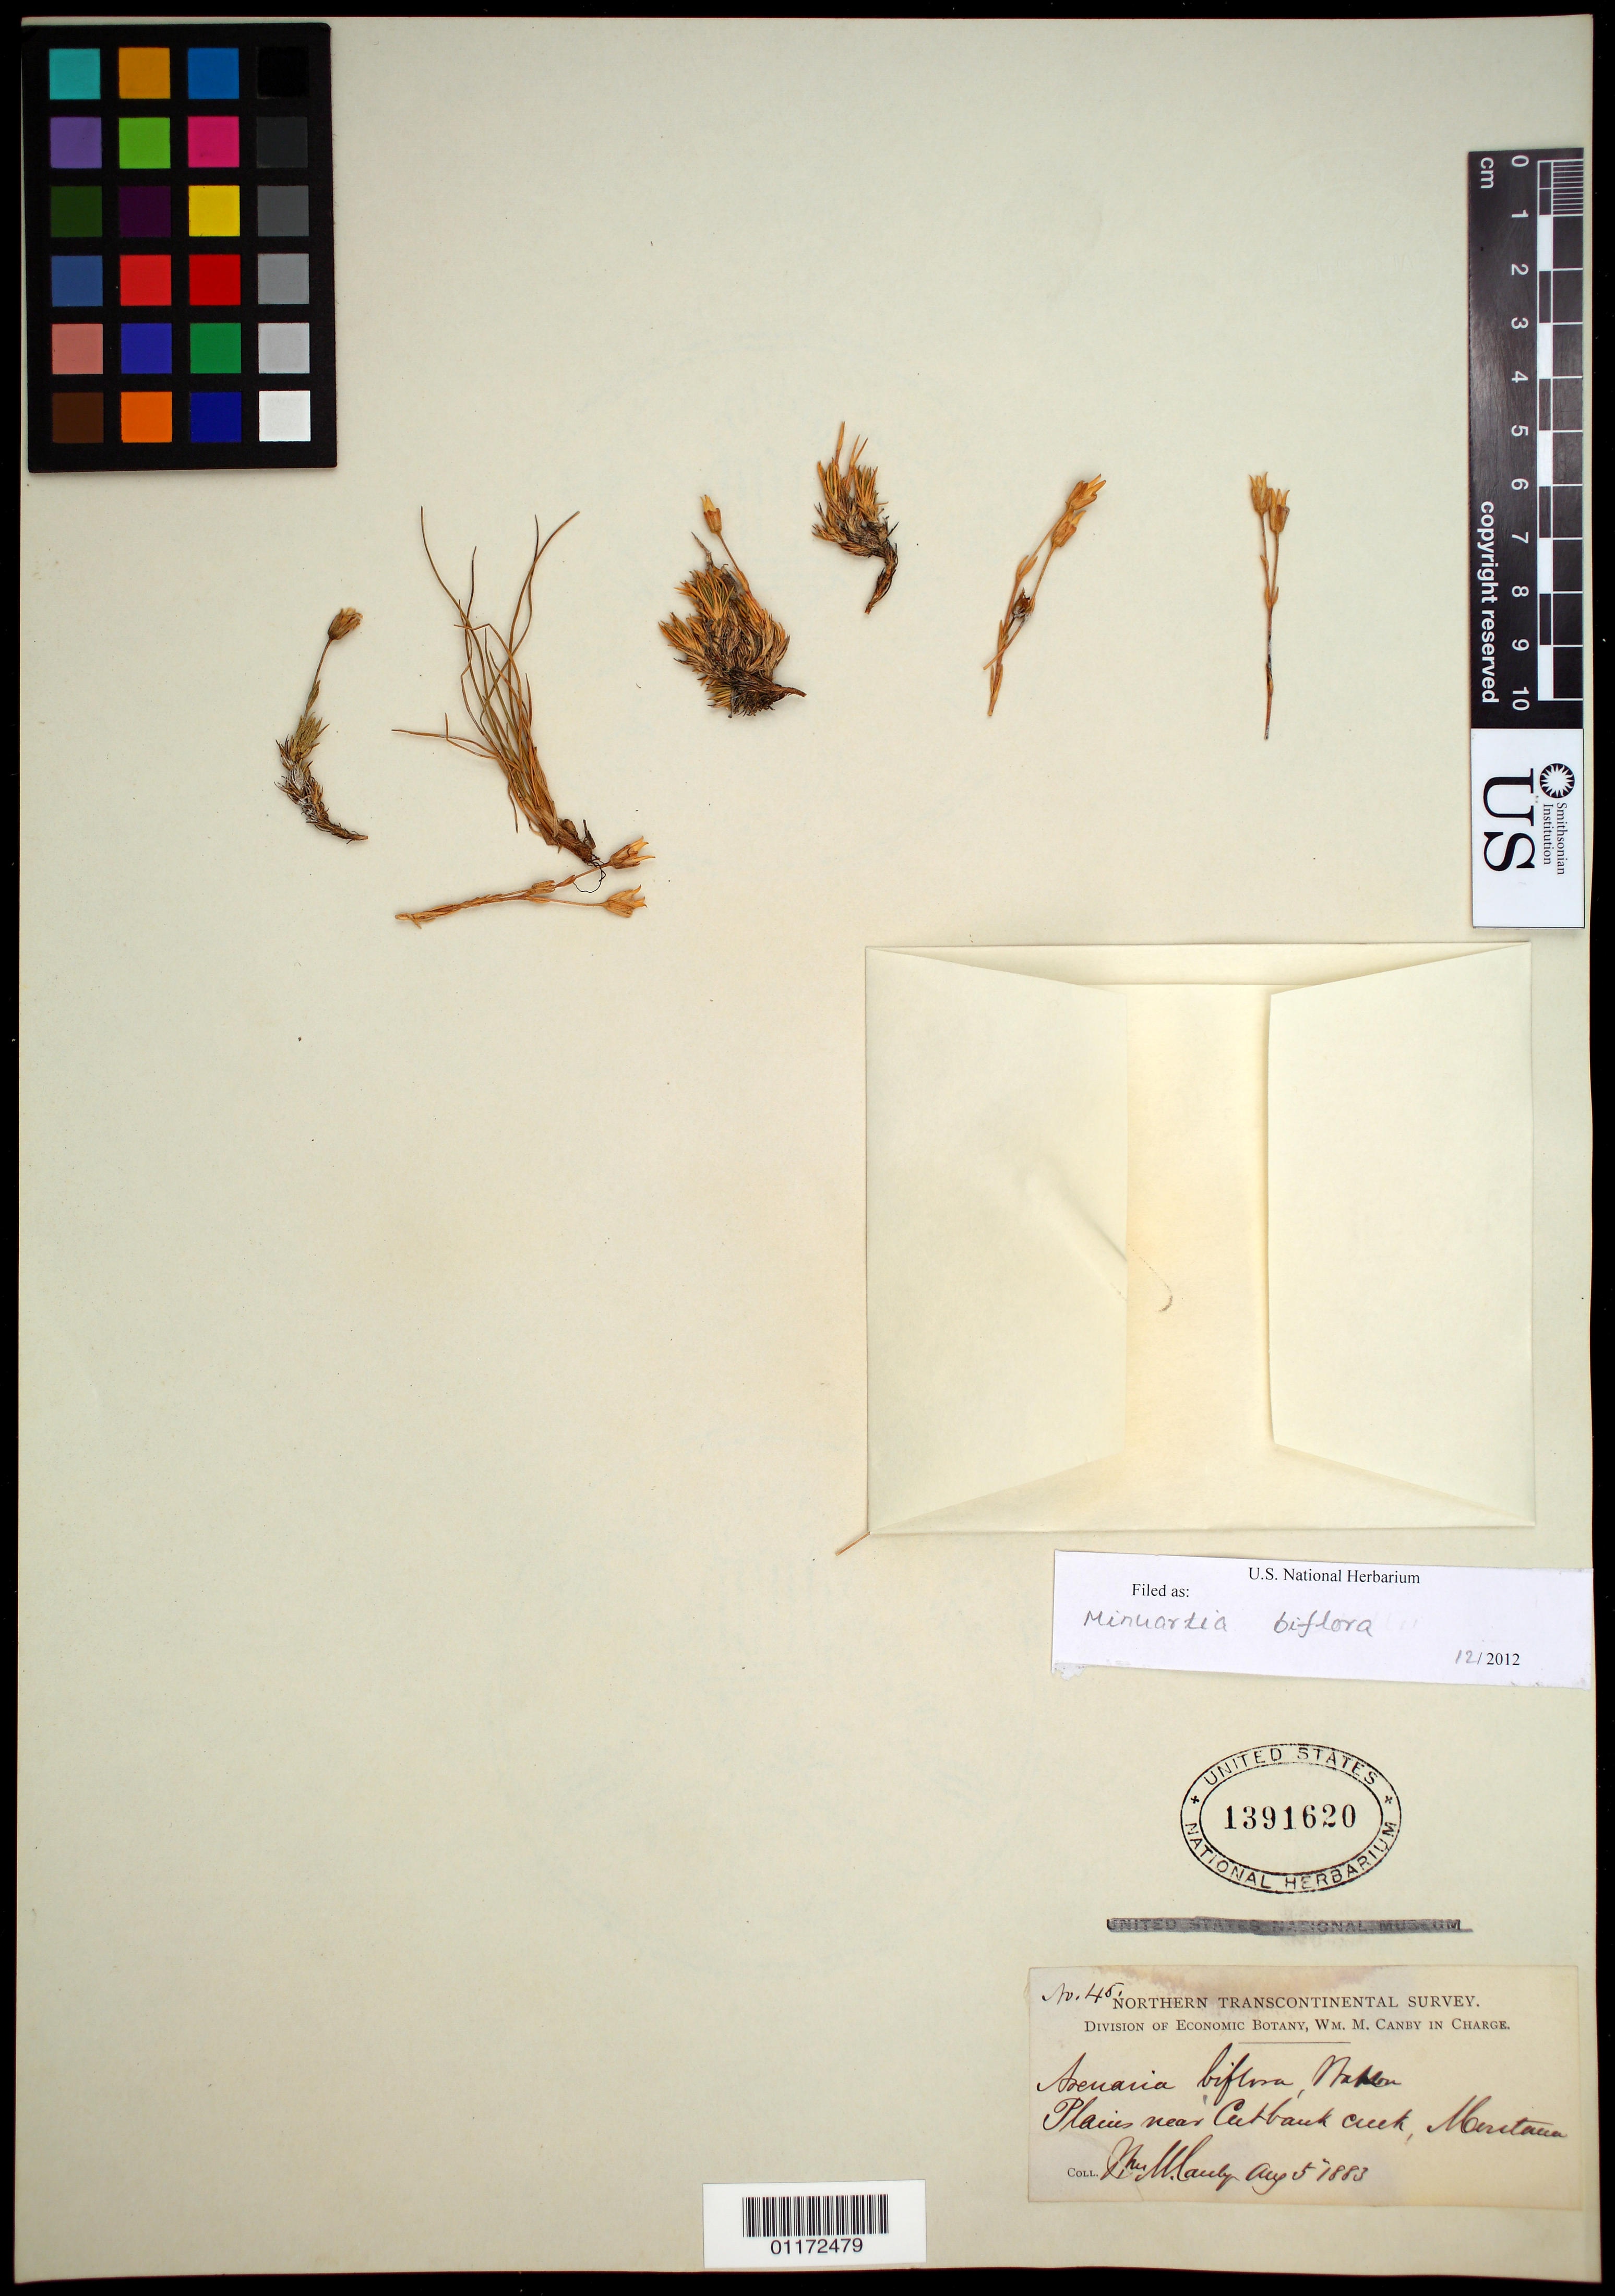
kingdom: Plantae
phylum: Tracheophyta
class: Magnoliopsida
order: Caryophyllales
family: Caryophyllaceae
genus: Cherleria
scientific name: Cherleria obtusiloba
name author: (Rydb.) A.J. Moore & Dillenb.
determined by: Strong, M. T., (US), Smithsonian Institution - National Museum of Natural History (UNITED STATES)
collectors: W. M. Canby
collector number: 45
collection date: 1883-08-05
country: United States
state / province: Montana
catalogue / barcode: US 1391620